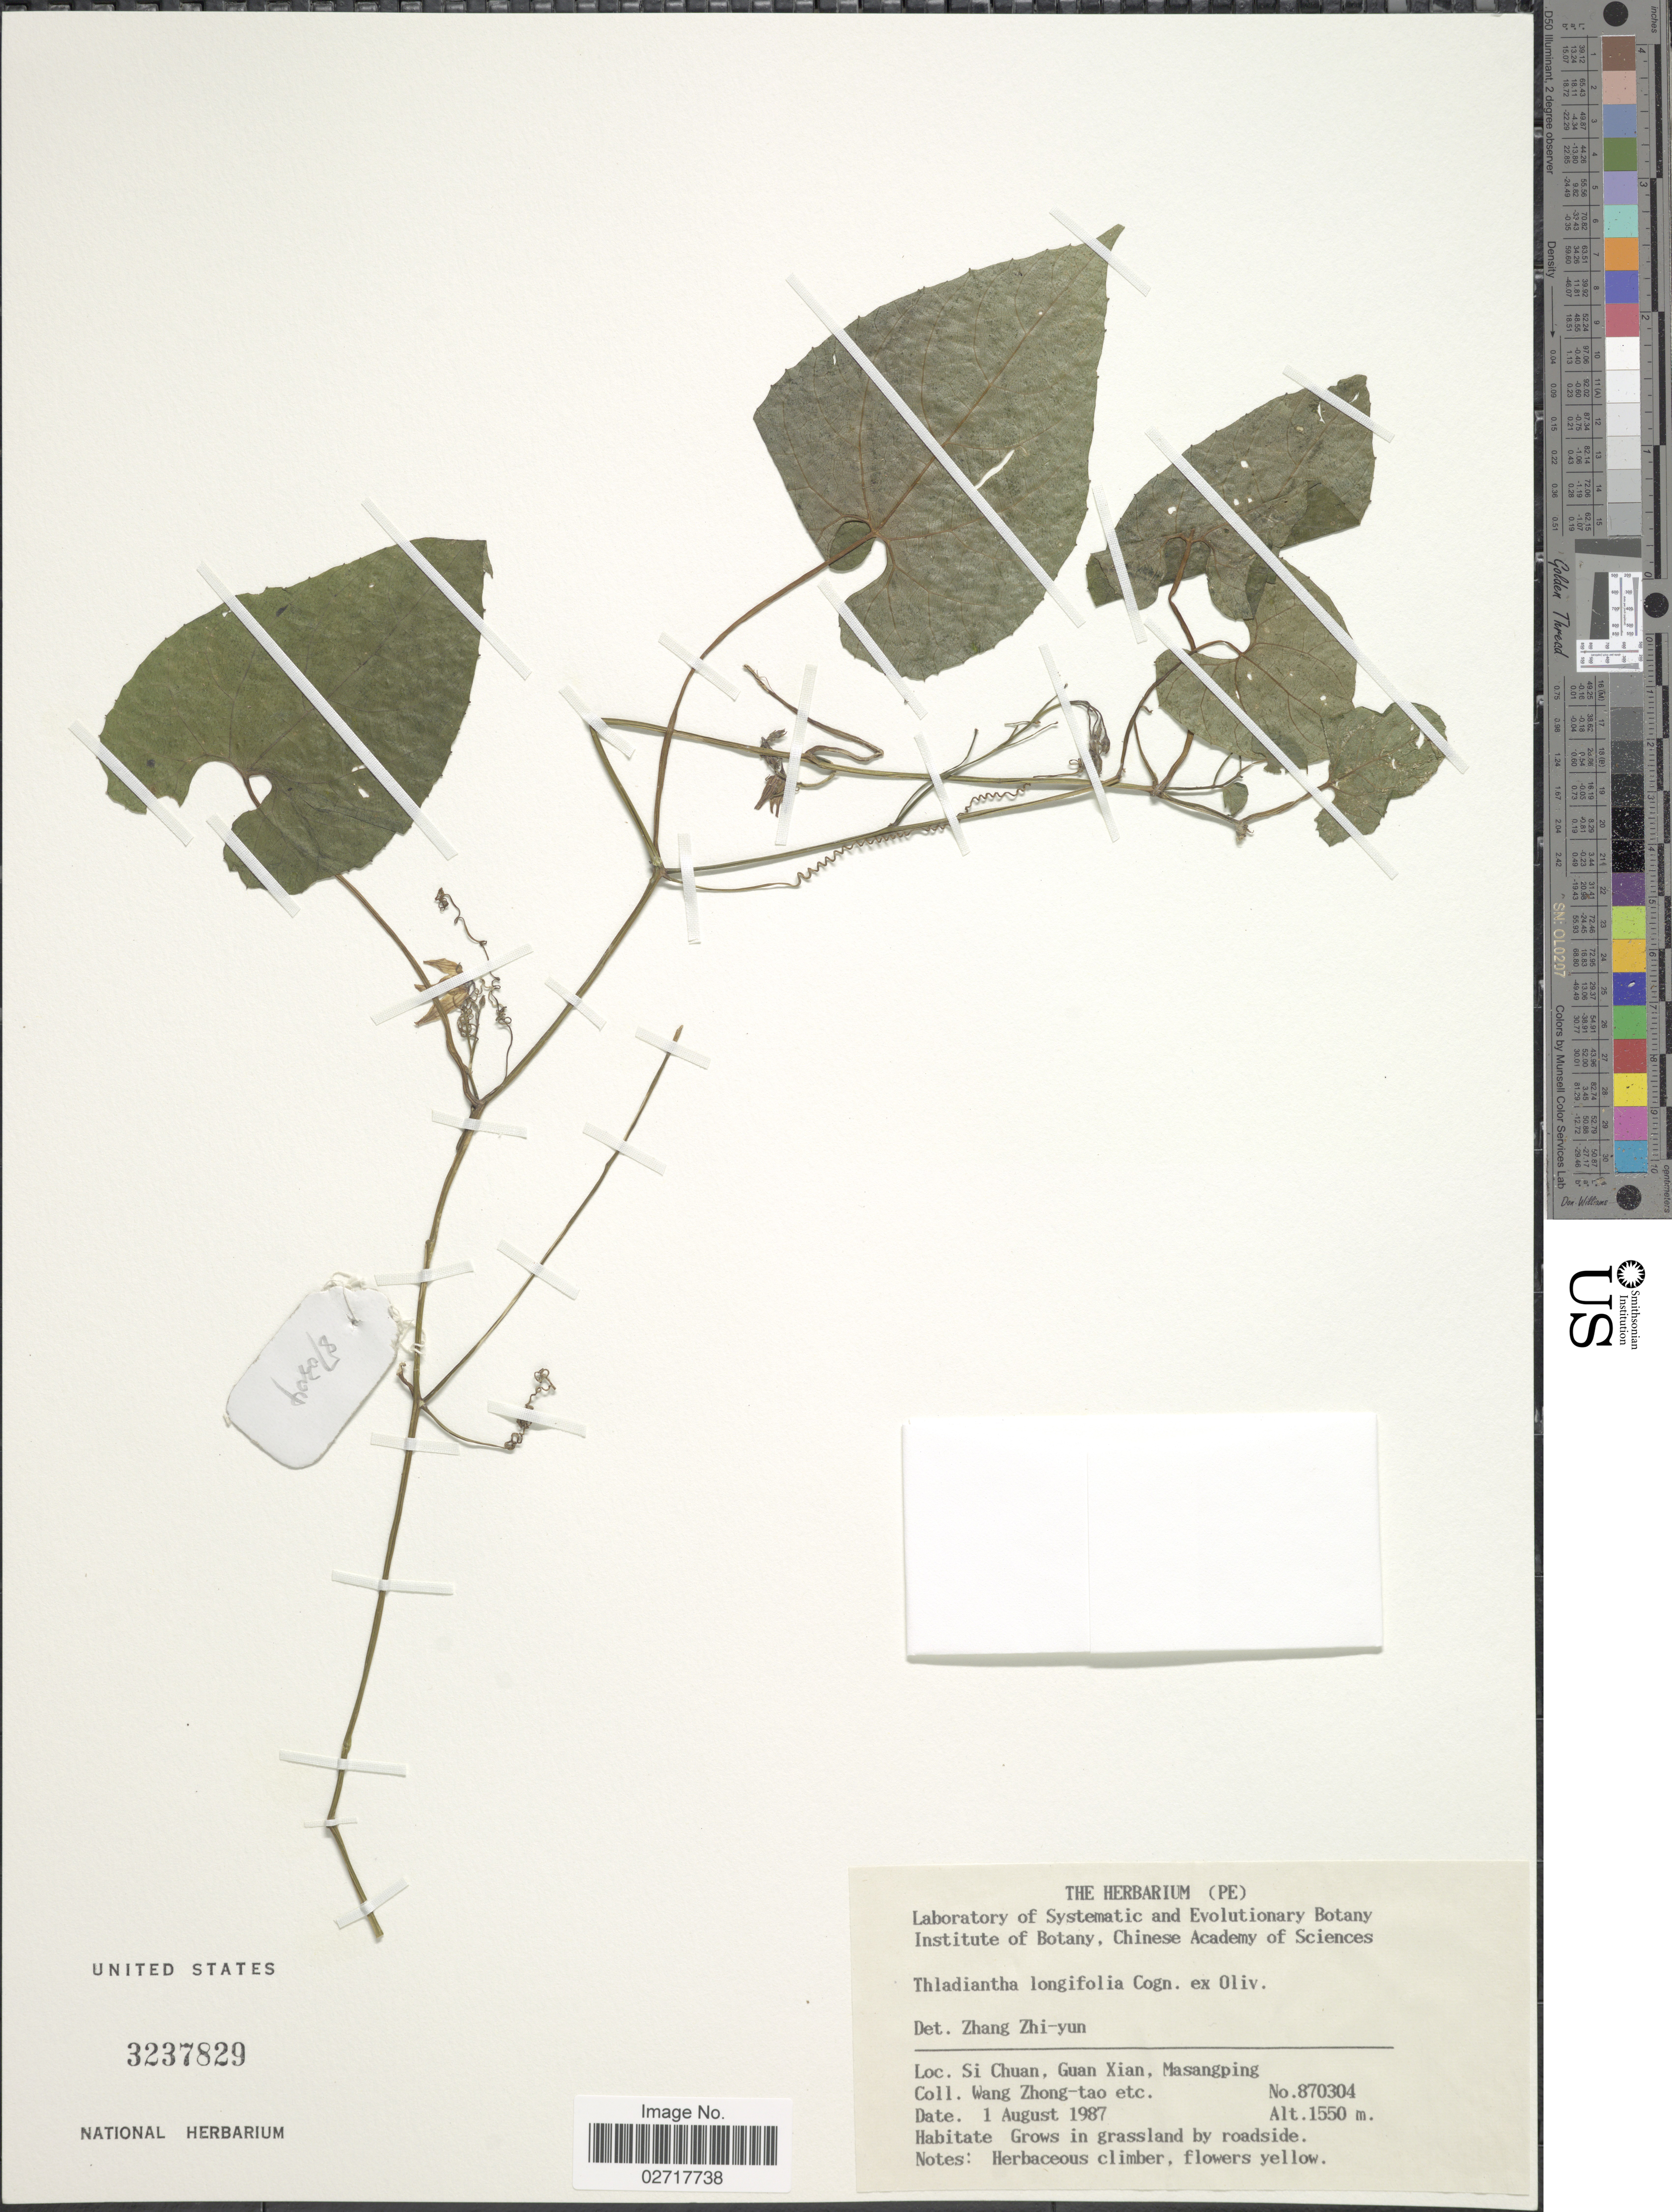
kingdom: Plantae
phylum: Tracheophyta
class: Magnoliopsida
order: Cucurbitales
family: Cucurbitaceae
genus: Thladiantha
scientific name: Thladiantha longifolia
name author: Cogn. ex Oliv.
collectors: et al.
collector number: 870304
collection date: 1987-08-01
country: China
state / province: Sichuan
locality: Si Chuan, Guan Xian, Masangping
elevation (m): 1550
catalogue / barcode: US 3237829